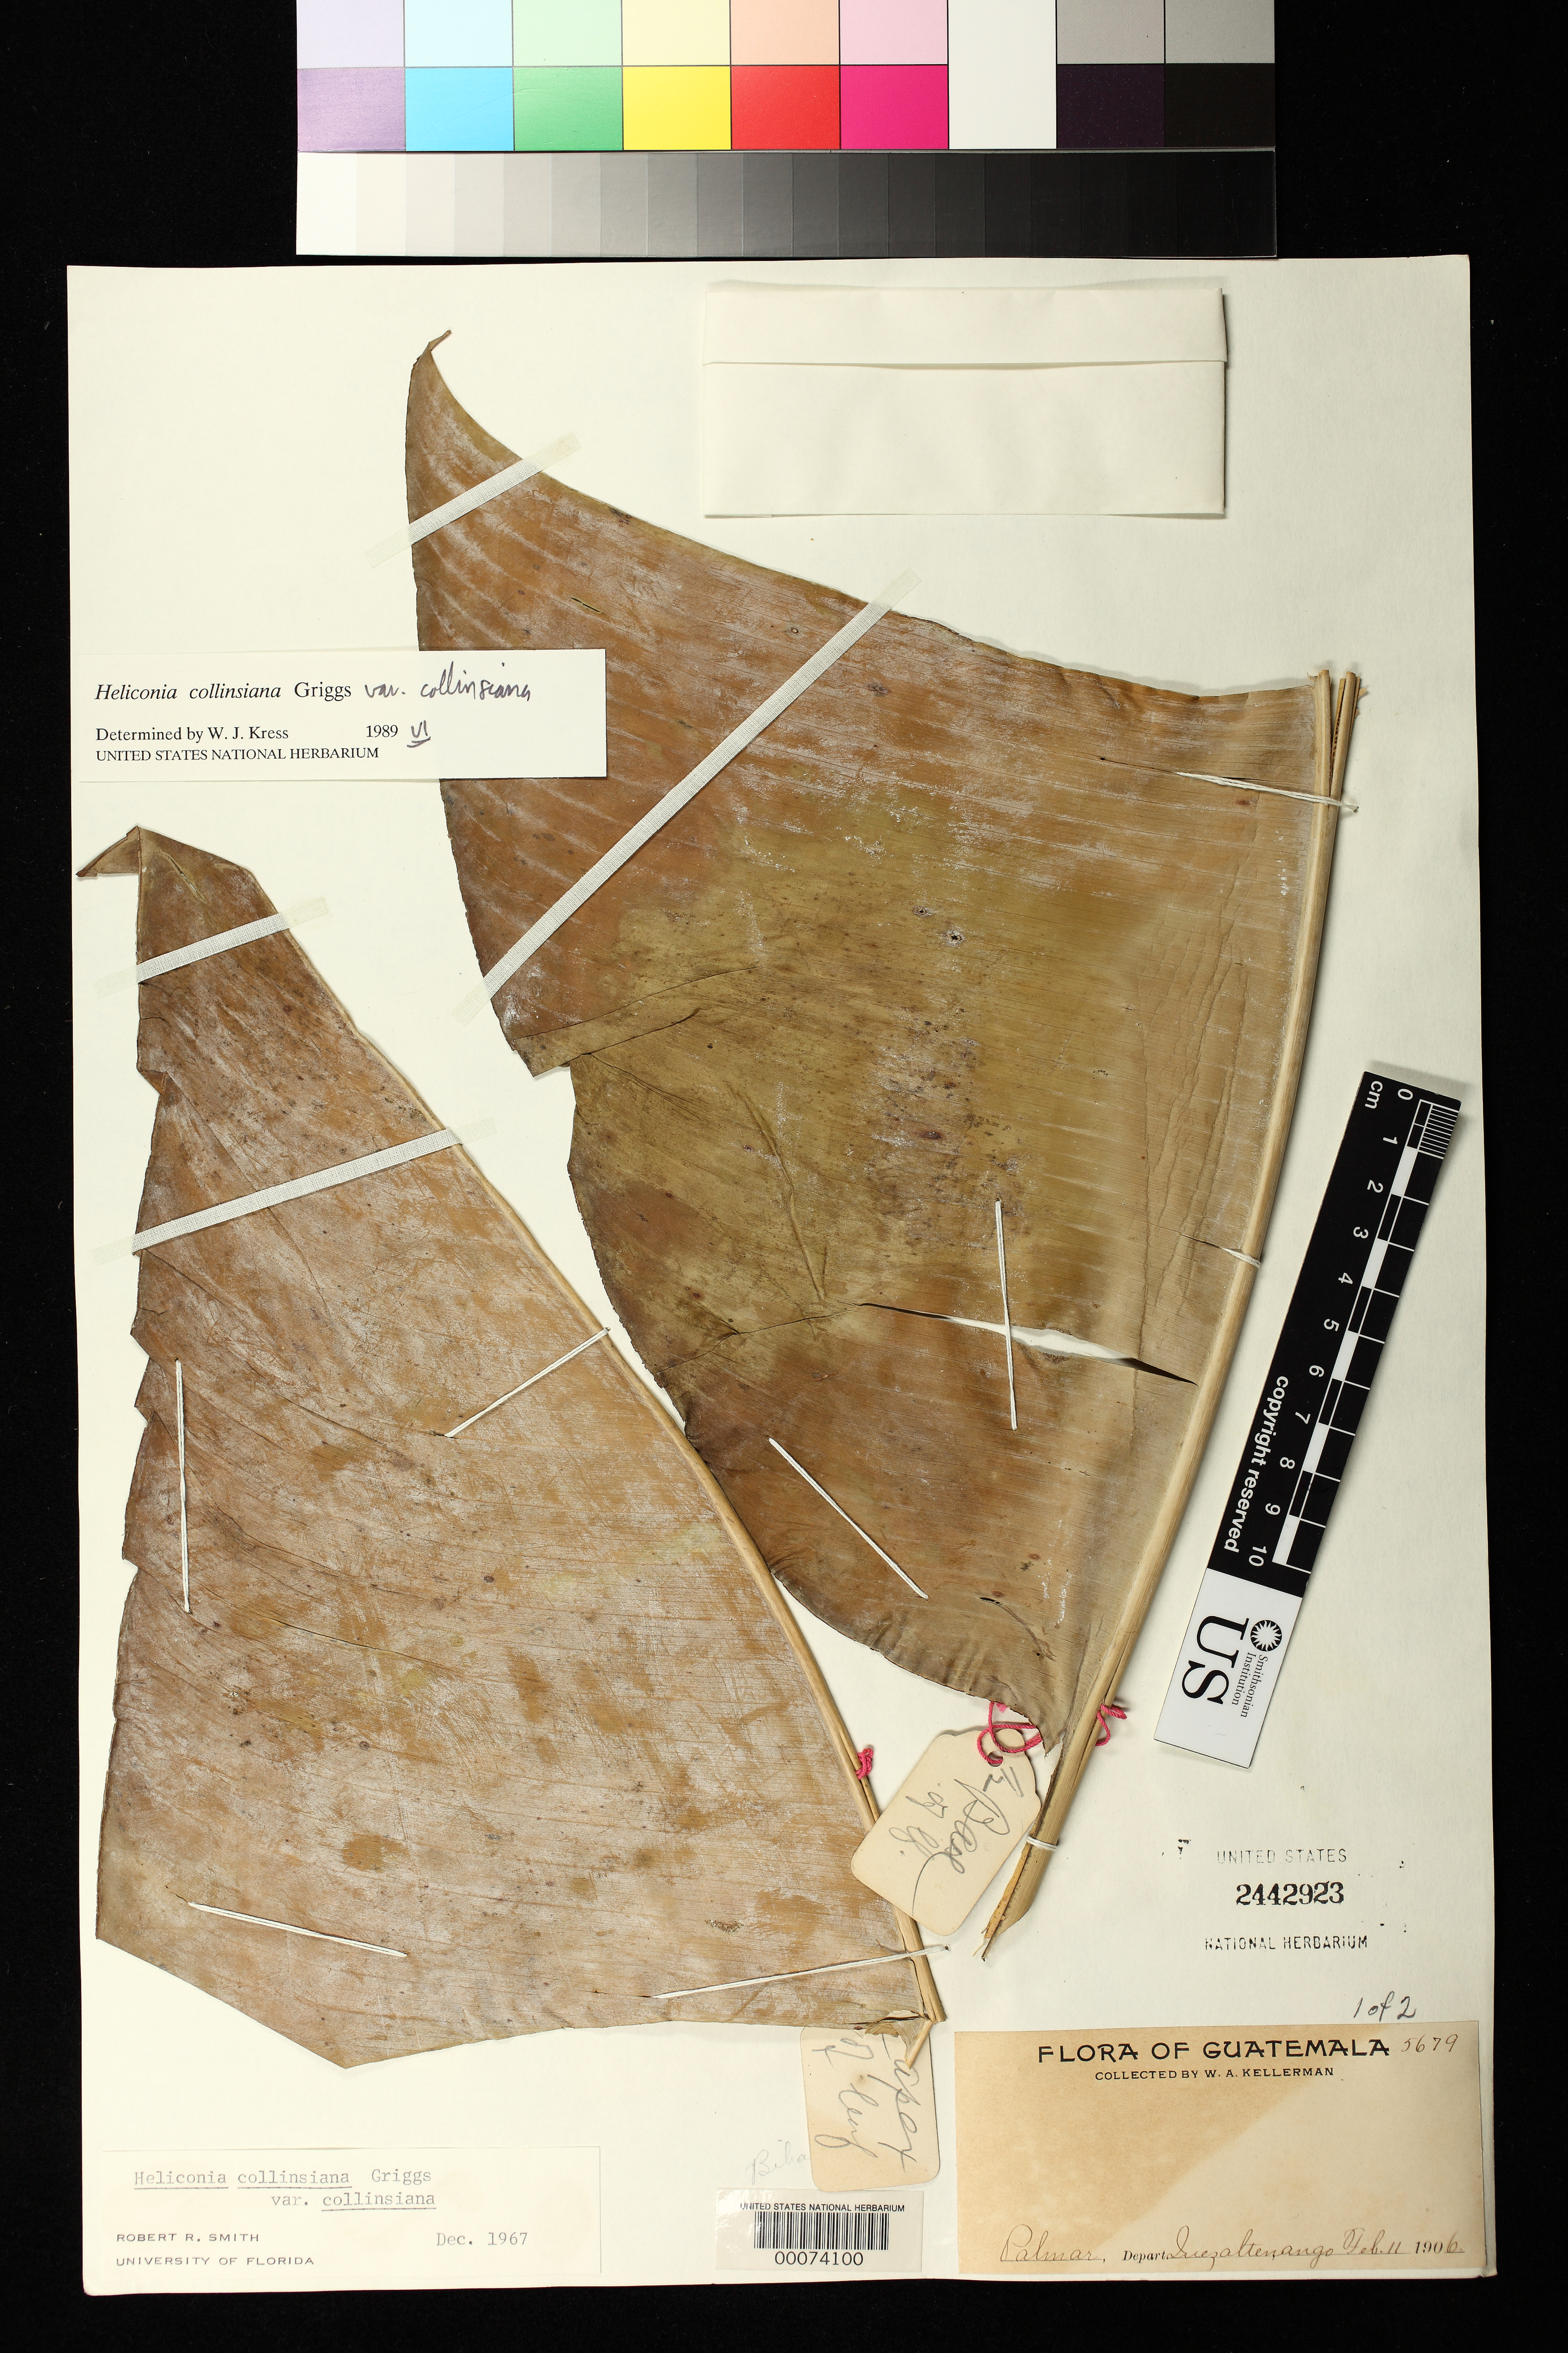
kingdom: Plantae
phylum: Tracheophyta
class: Liliopsida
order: Zingiberales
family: Heliconiaceae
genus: Heliconia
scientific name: Heliconia collinsiana var. collinsiana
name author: R.F. Griggs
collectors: W. A. Kellerman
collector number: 5679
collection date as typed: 11 Feb 1906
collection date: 1906-02-11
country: Guatemala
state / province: Quetzaltenango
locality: El Palmar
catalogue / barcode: US 2442923